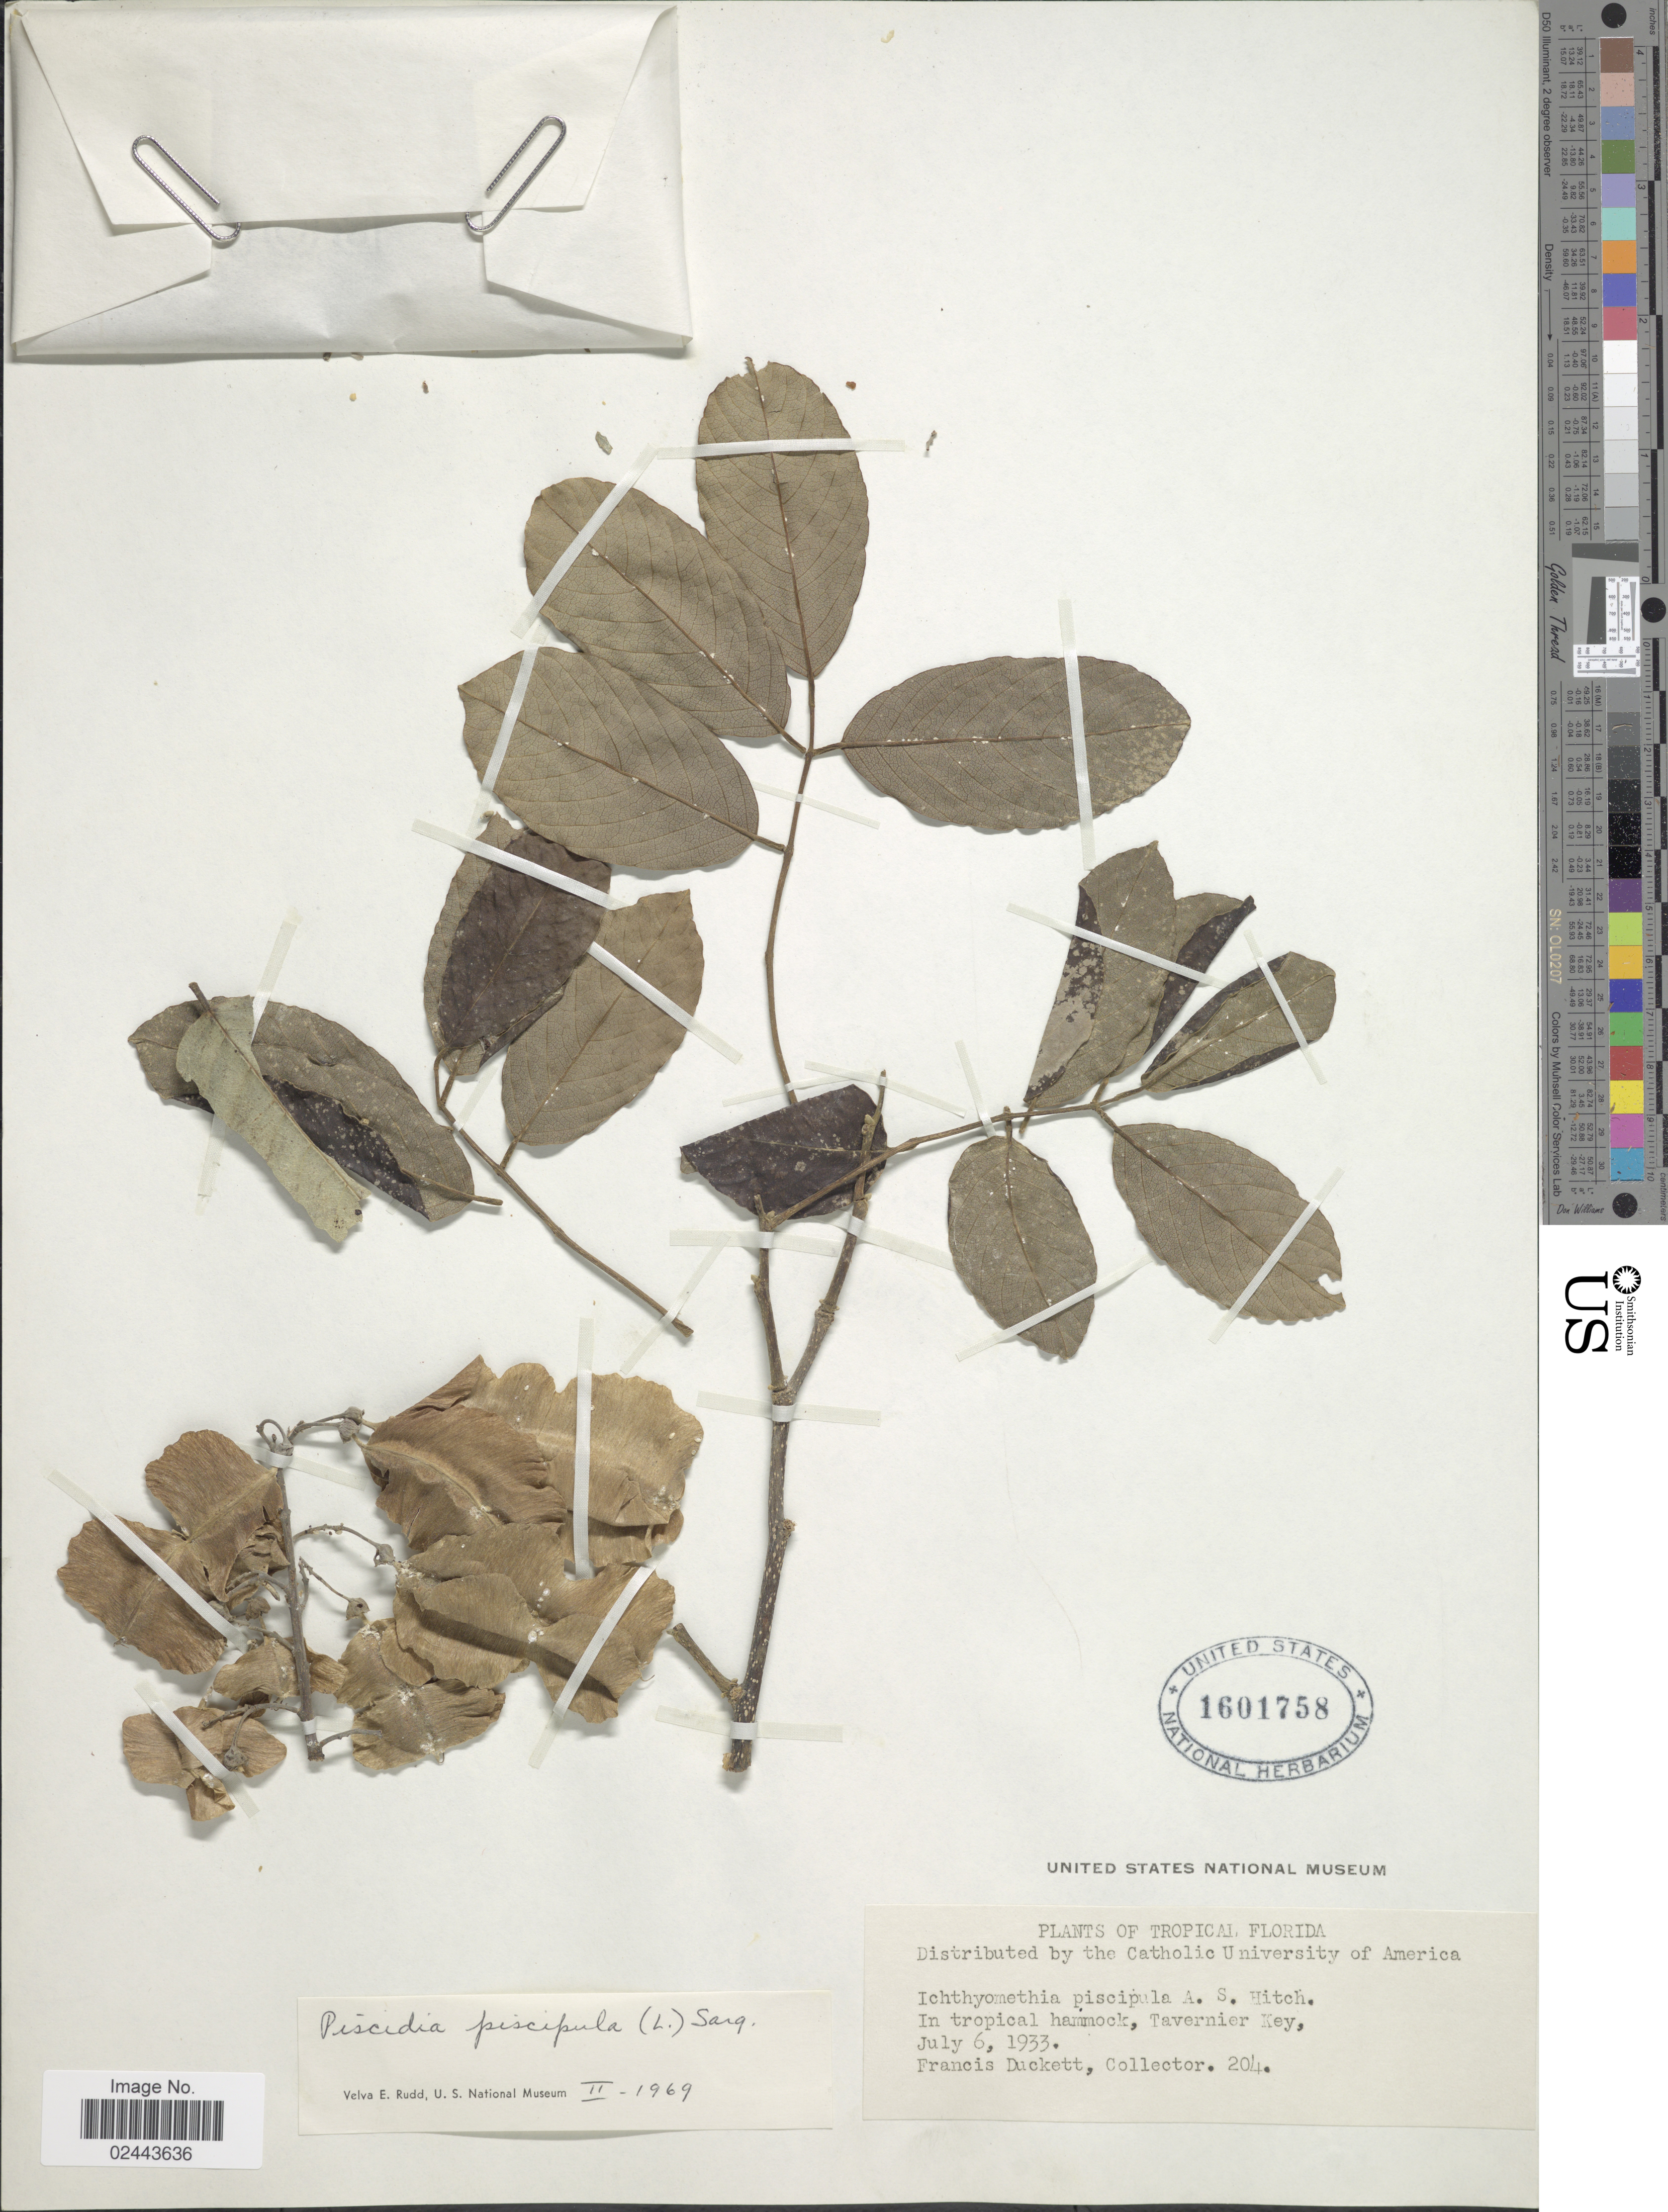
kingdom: Plantae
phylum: Tracheophyta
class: Magnoliopsida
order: Fabales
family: Fabaceae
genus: Piscidia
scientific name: Piscidia piscipula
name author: (L.) Sarg.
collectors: F. Duckett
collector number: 204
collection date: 1933-07-06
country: United States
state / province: Florida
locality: Tropical Florida, in tropical hammock, Tavernier Key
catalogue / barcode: US 1601758